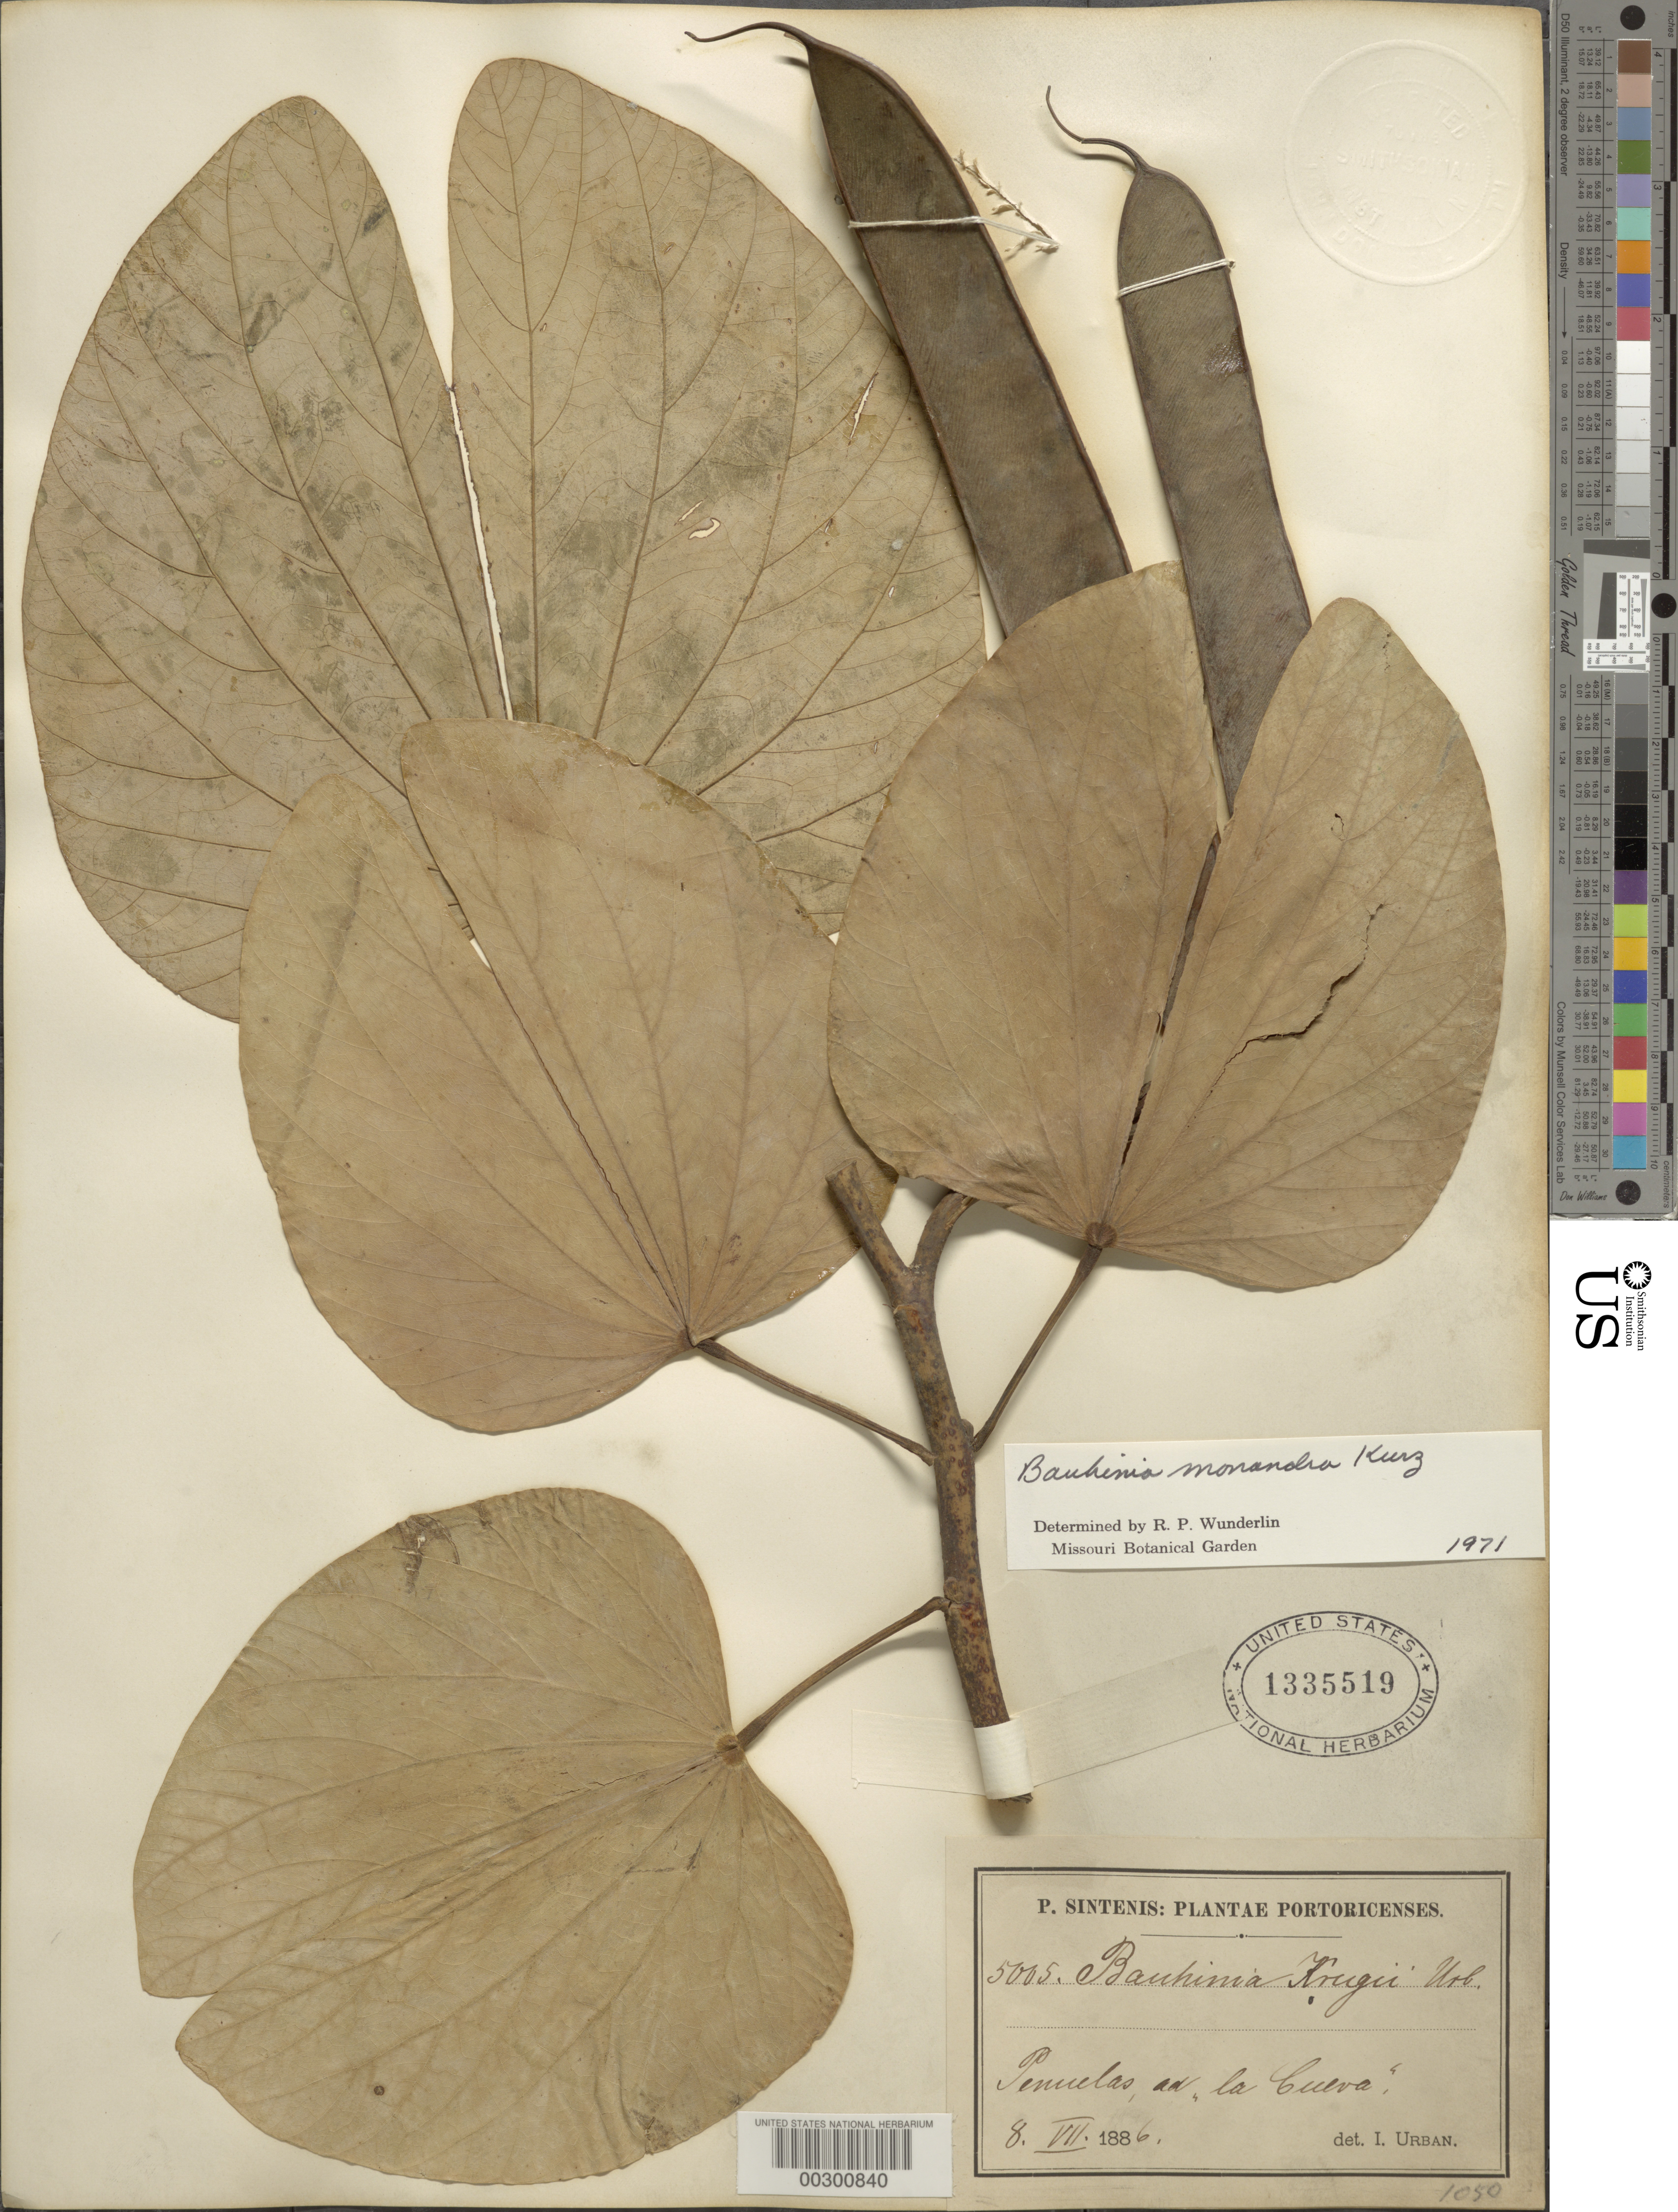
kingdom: Plantae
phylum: Tracheophyta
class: Magnoliopsida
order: Fabales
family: Fabaceae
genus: Bauhinia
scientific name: Bauhinia monandra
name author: Kurz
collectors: P. Sintenis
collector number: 5005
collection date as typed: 08 Jul 1886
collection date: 1886-07-08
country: Puerto Rico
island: Greater Antilles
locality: Penuelas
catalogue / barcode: US 1335519